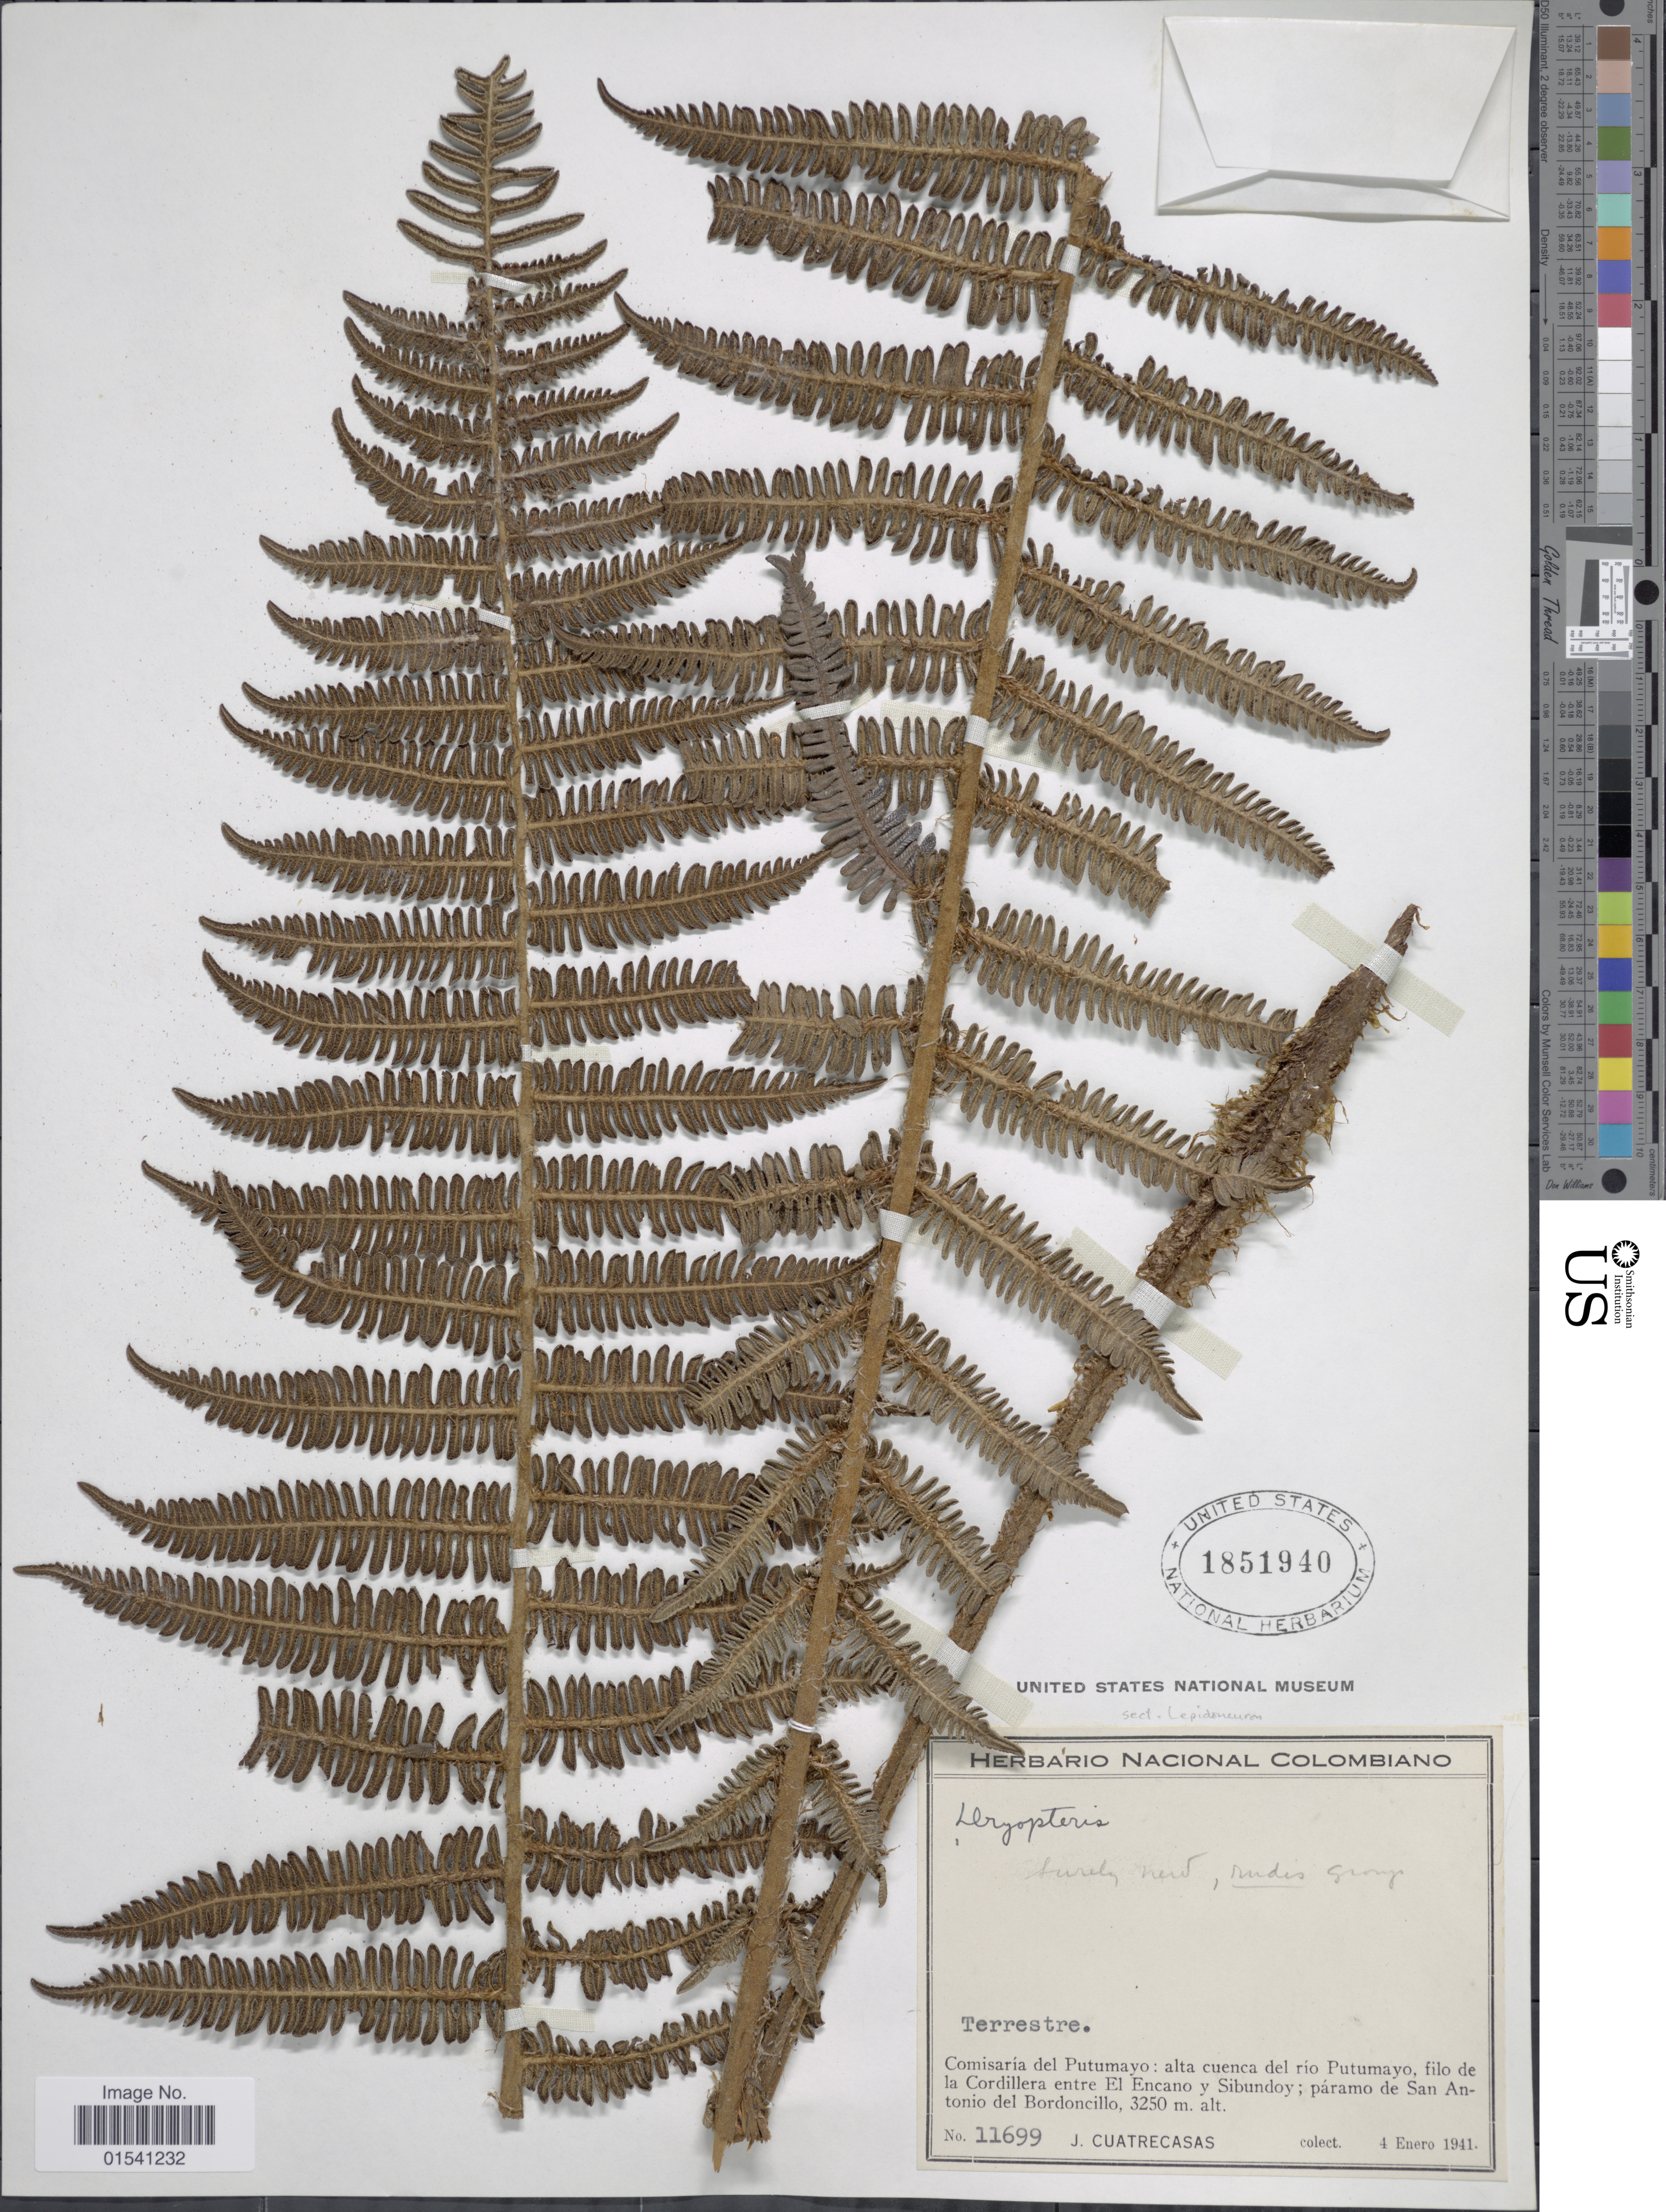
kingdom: Plantae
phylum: Tracheophyta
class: Polypodiopsida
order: Polypodiales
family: Thelypteridaceae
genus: Amauropelta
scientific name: Amauropelta sp.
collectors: J. Cuatrecasas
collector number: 11699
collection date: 1941-01-04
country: Colombia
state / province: Putumayo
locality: Comisaría del Putumayo: alta cuenca río Putumayo, filo de la Cordillera entre El Encano y Sibundoy; páramo de San Antonio del Bordoncillo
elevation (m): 3250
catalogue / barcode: US 1851940